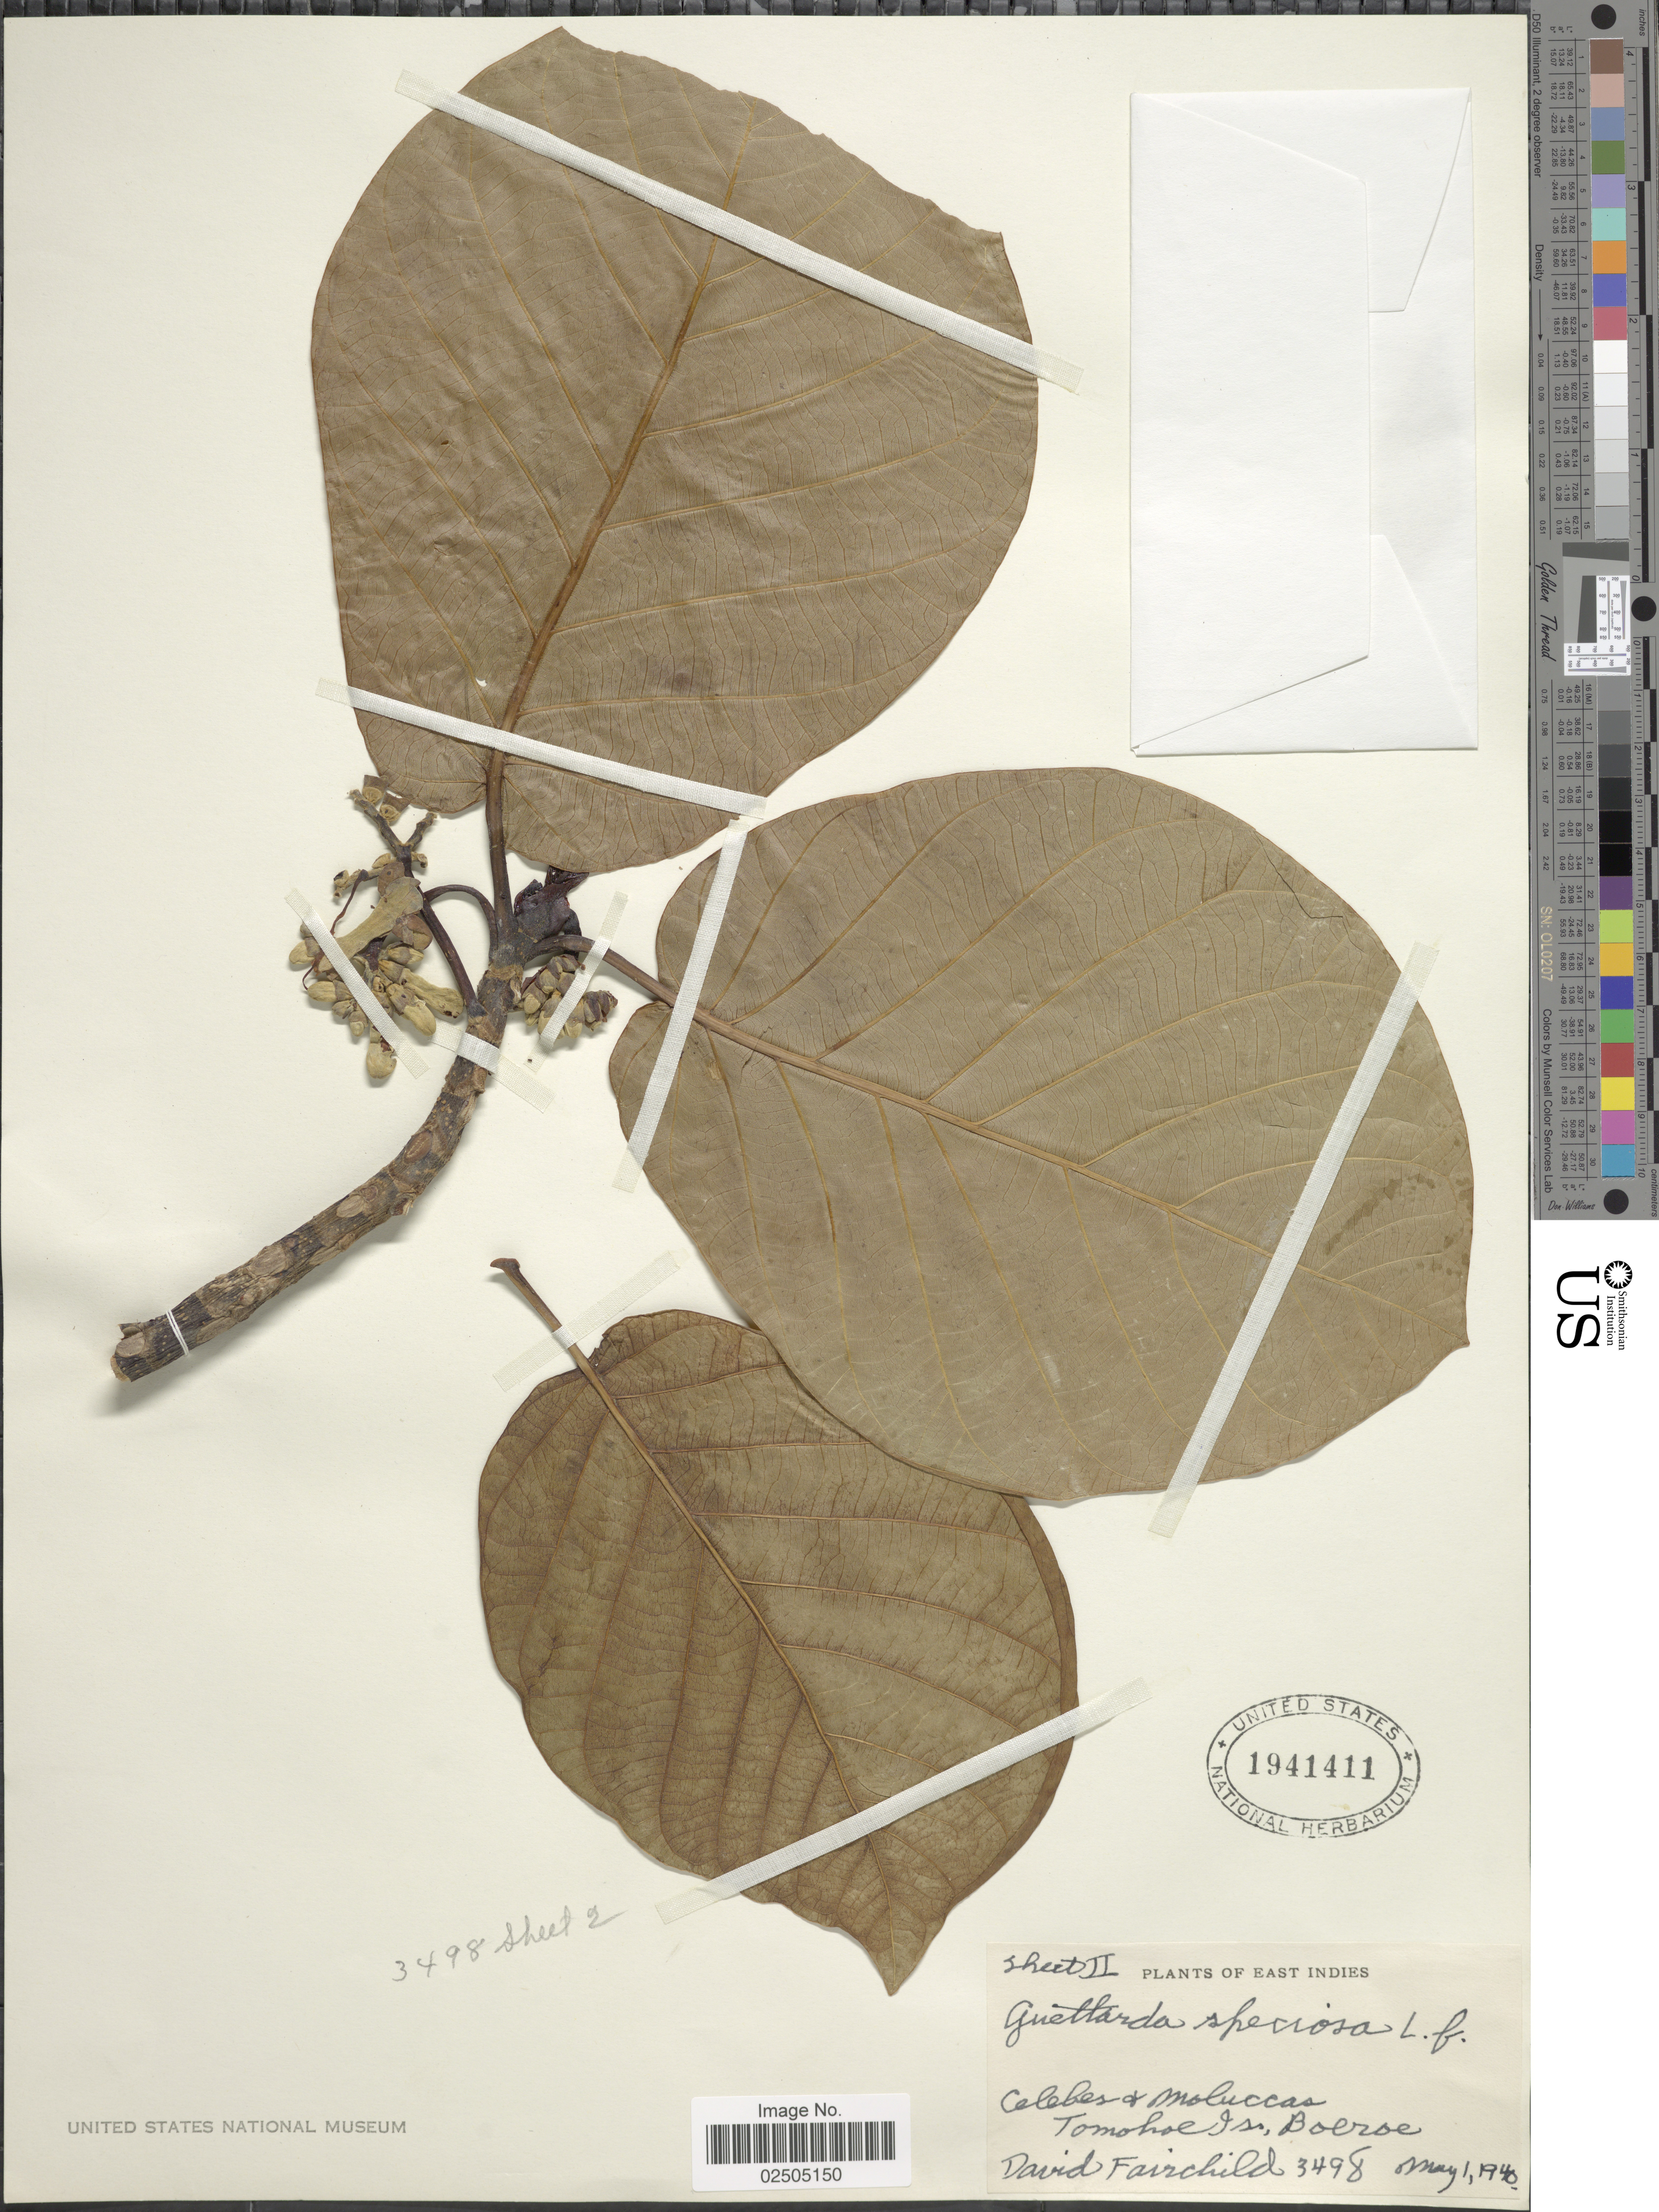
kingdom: Plantae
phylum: Tracheophyta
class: Magnoliopsida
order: Gentianales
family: Rubiaceae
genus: Guettarda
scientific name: Guettarda speciosa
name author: L.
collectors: D. Fairchild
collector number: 3498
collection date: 1940-05-01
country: Indonesia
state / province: Maluku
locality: East Indies, Celebes & Moluccas, Tomohoe Is. Boeroe [interpreted]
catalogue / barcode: US 1941411